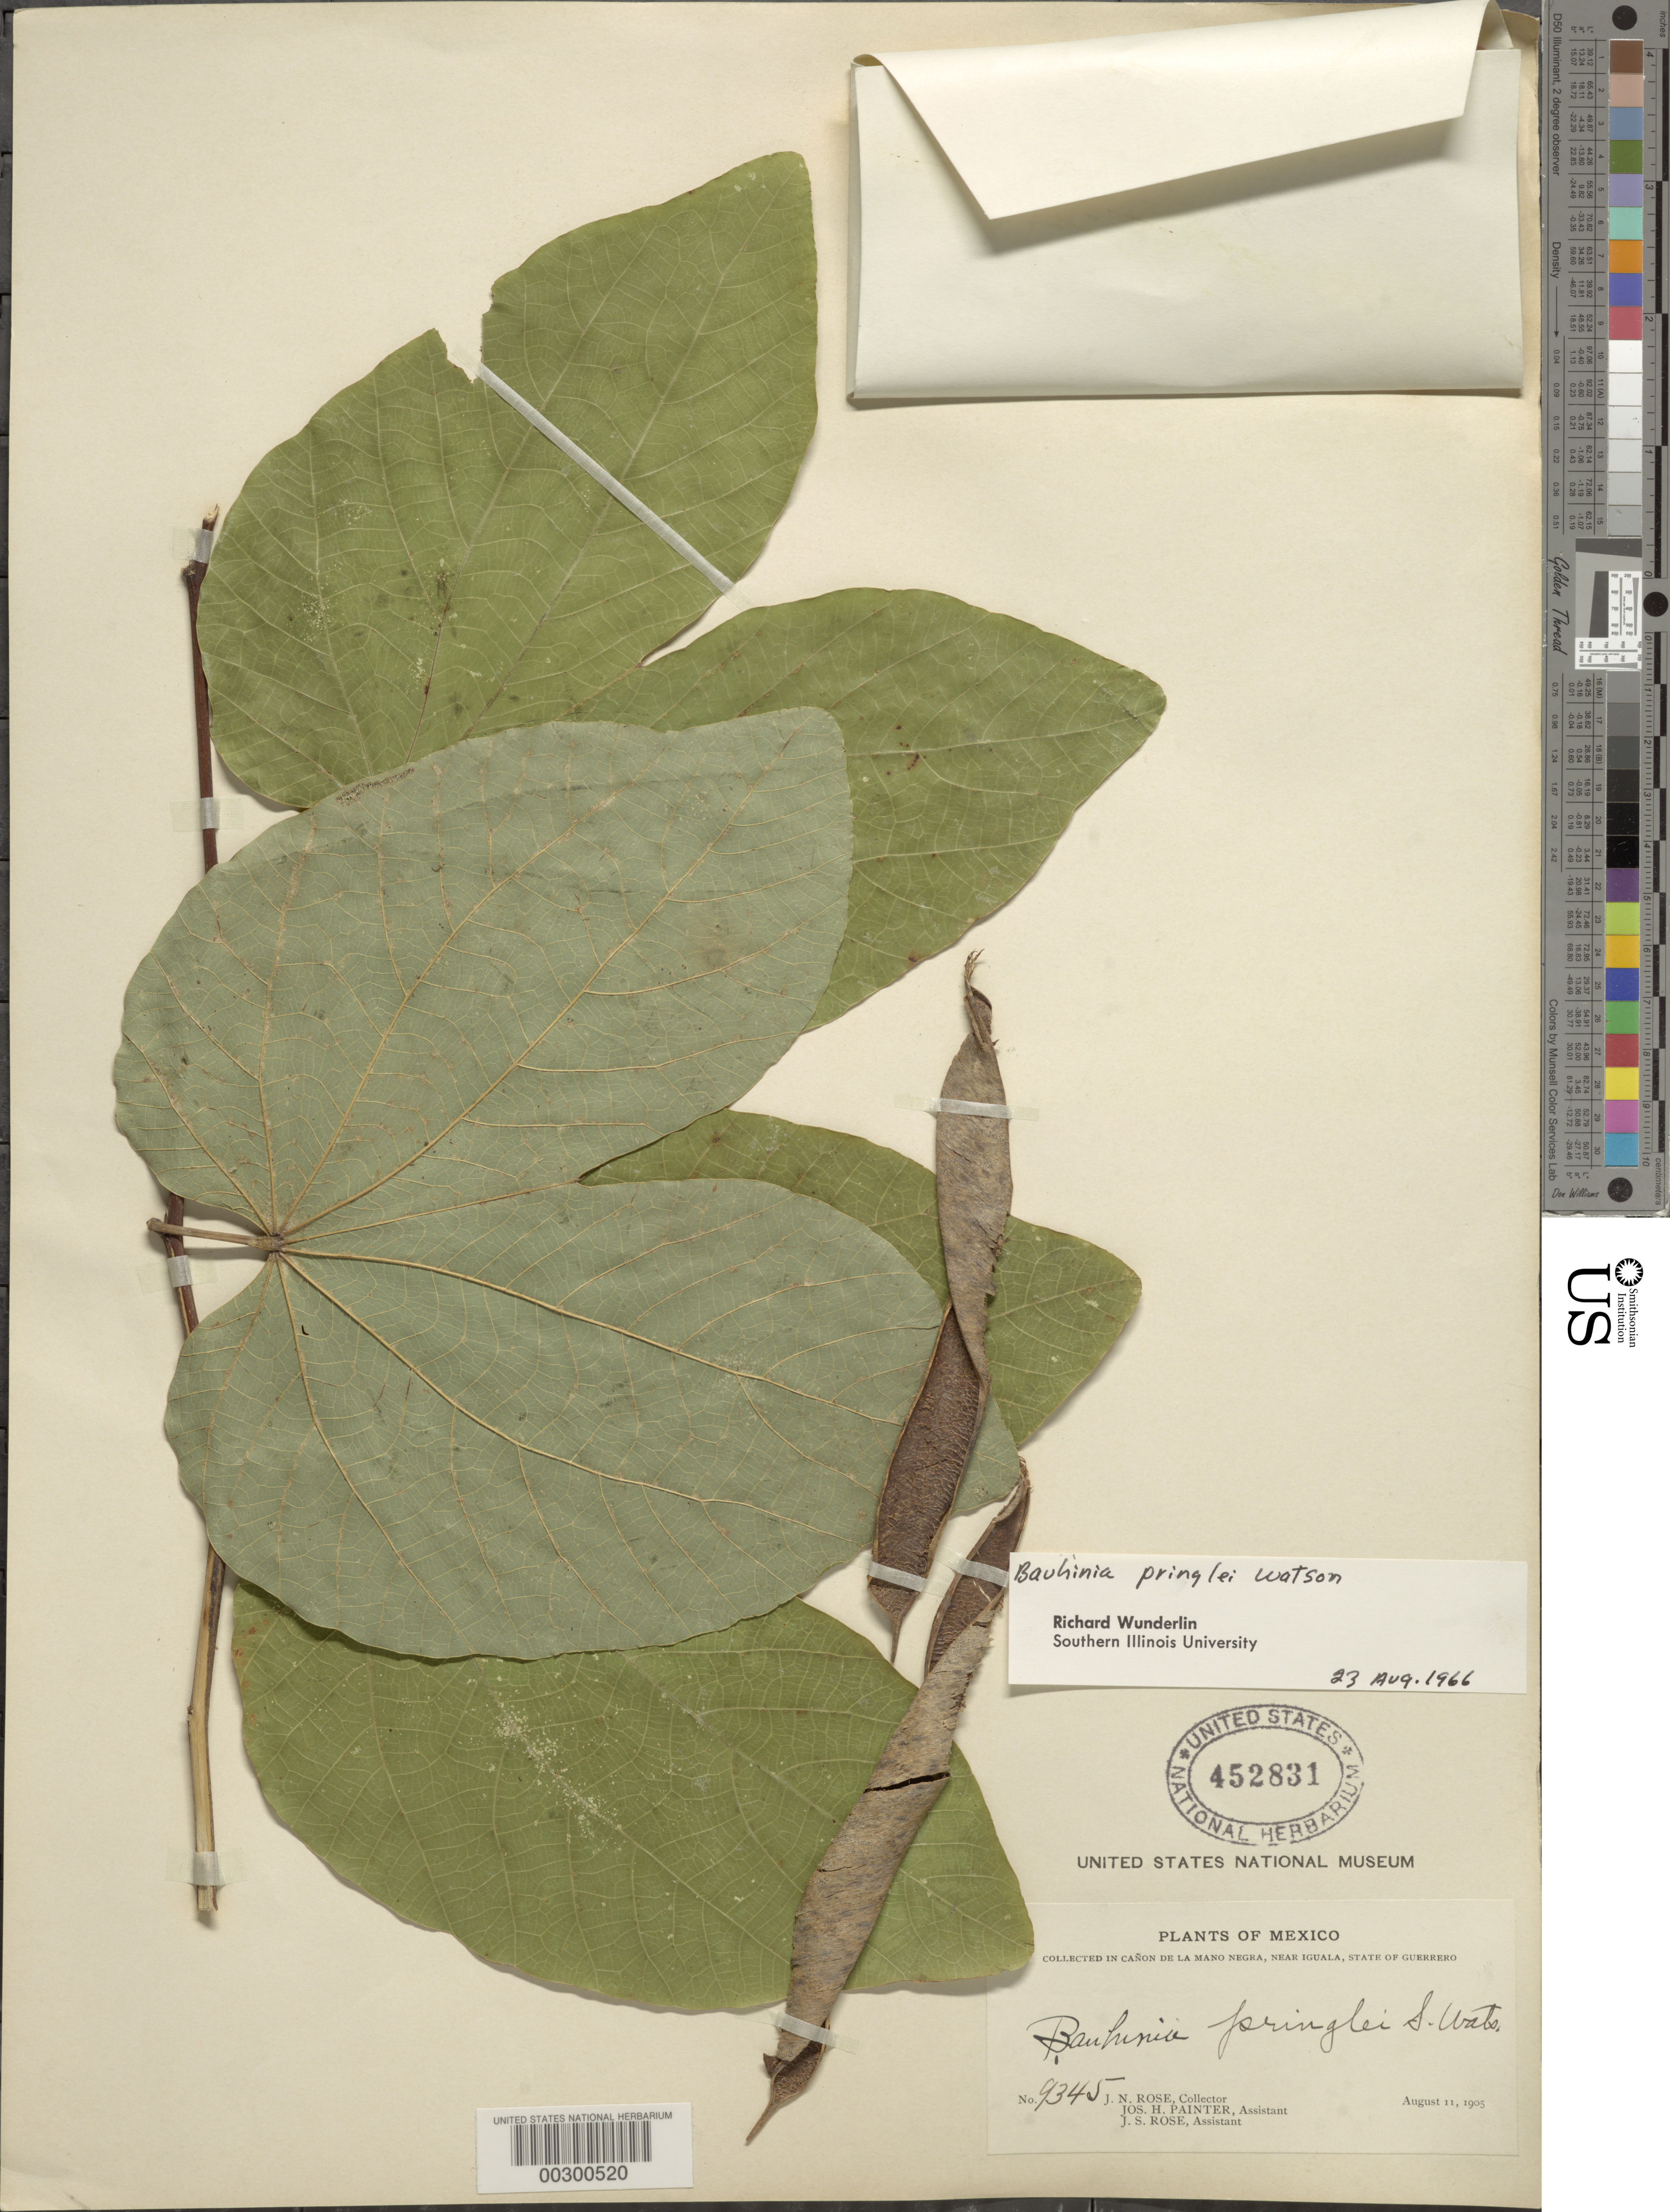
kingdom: Plantae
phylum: Tracheophyta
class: Magnoliopsida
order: Fabales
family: Fabaceae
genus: Bauhinia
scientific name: Bauhinia pringlei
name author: S. Watson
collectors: J. N. Rose, J. H. Painter & J. S. Rose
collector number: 9345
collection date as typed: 11 Aug 1905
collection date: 1905-08-11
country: Mexico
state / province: Guerrero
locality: Canon de La Mano Negra, near Iguala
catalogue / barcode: US 452831